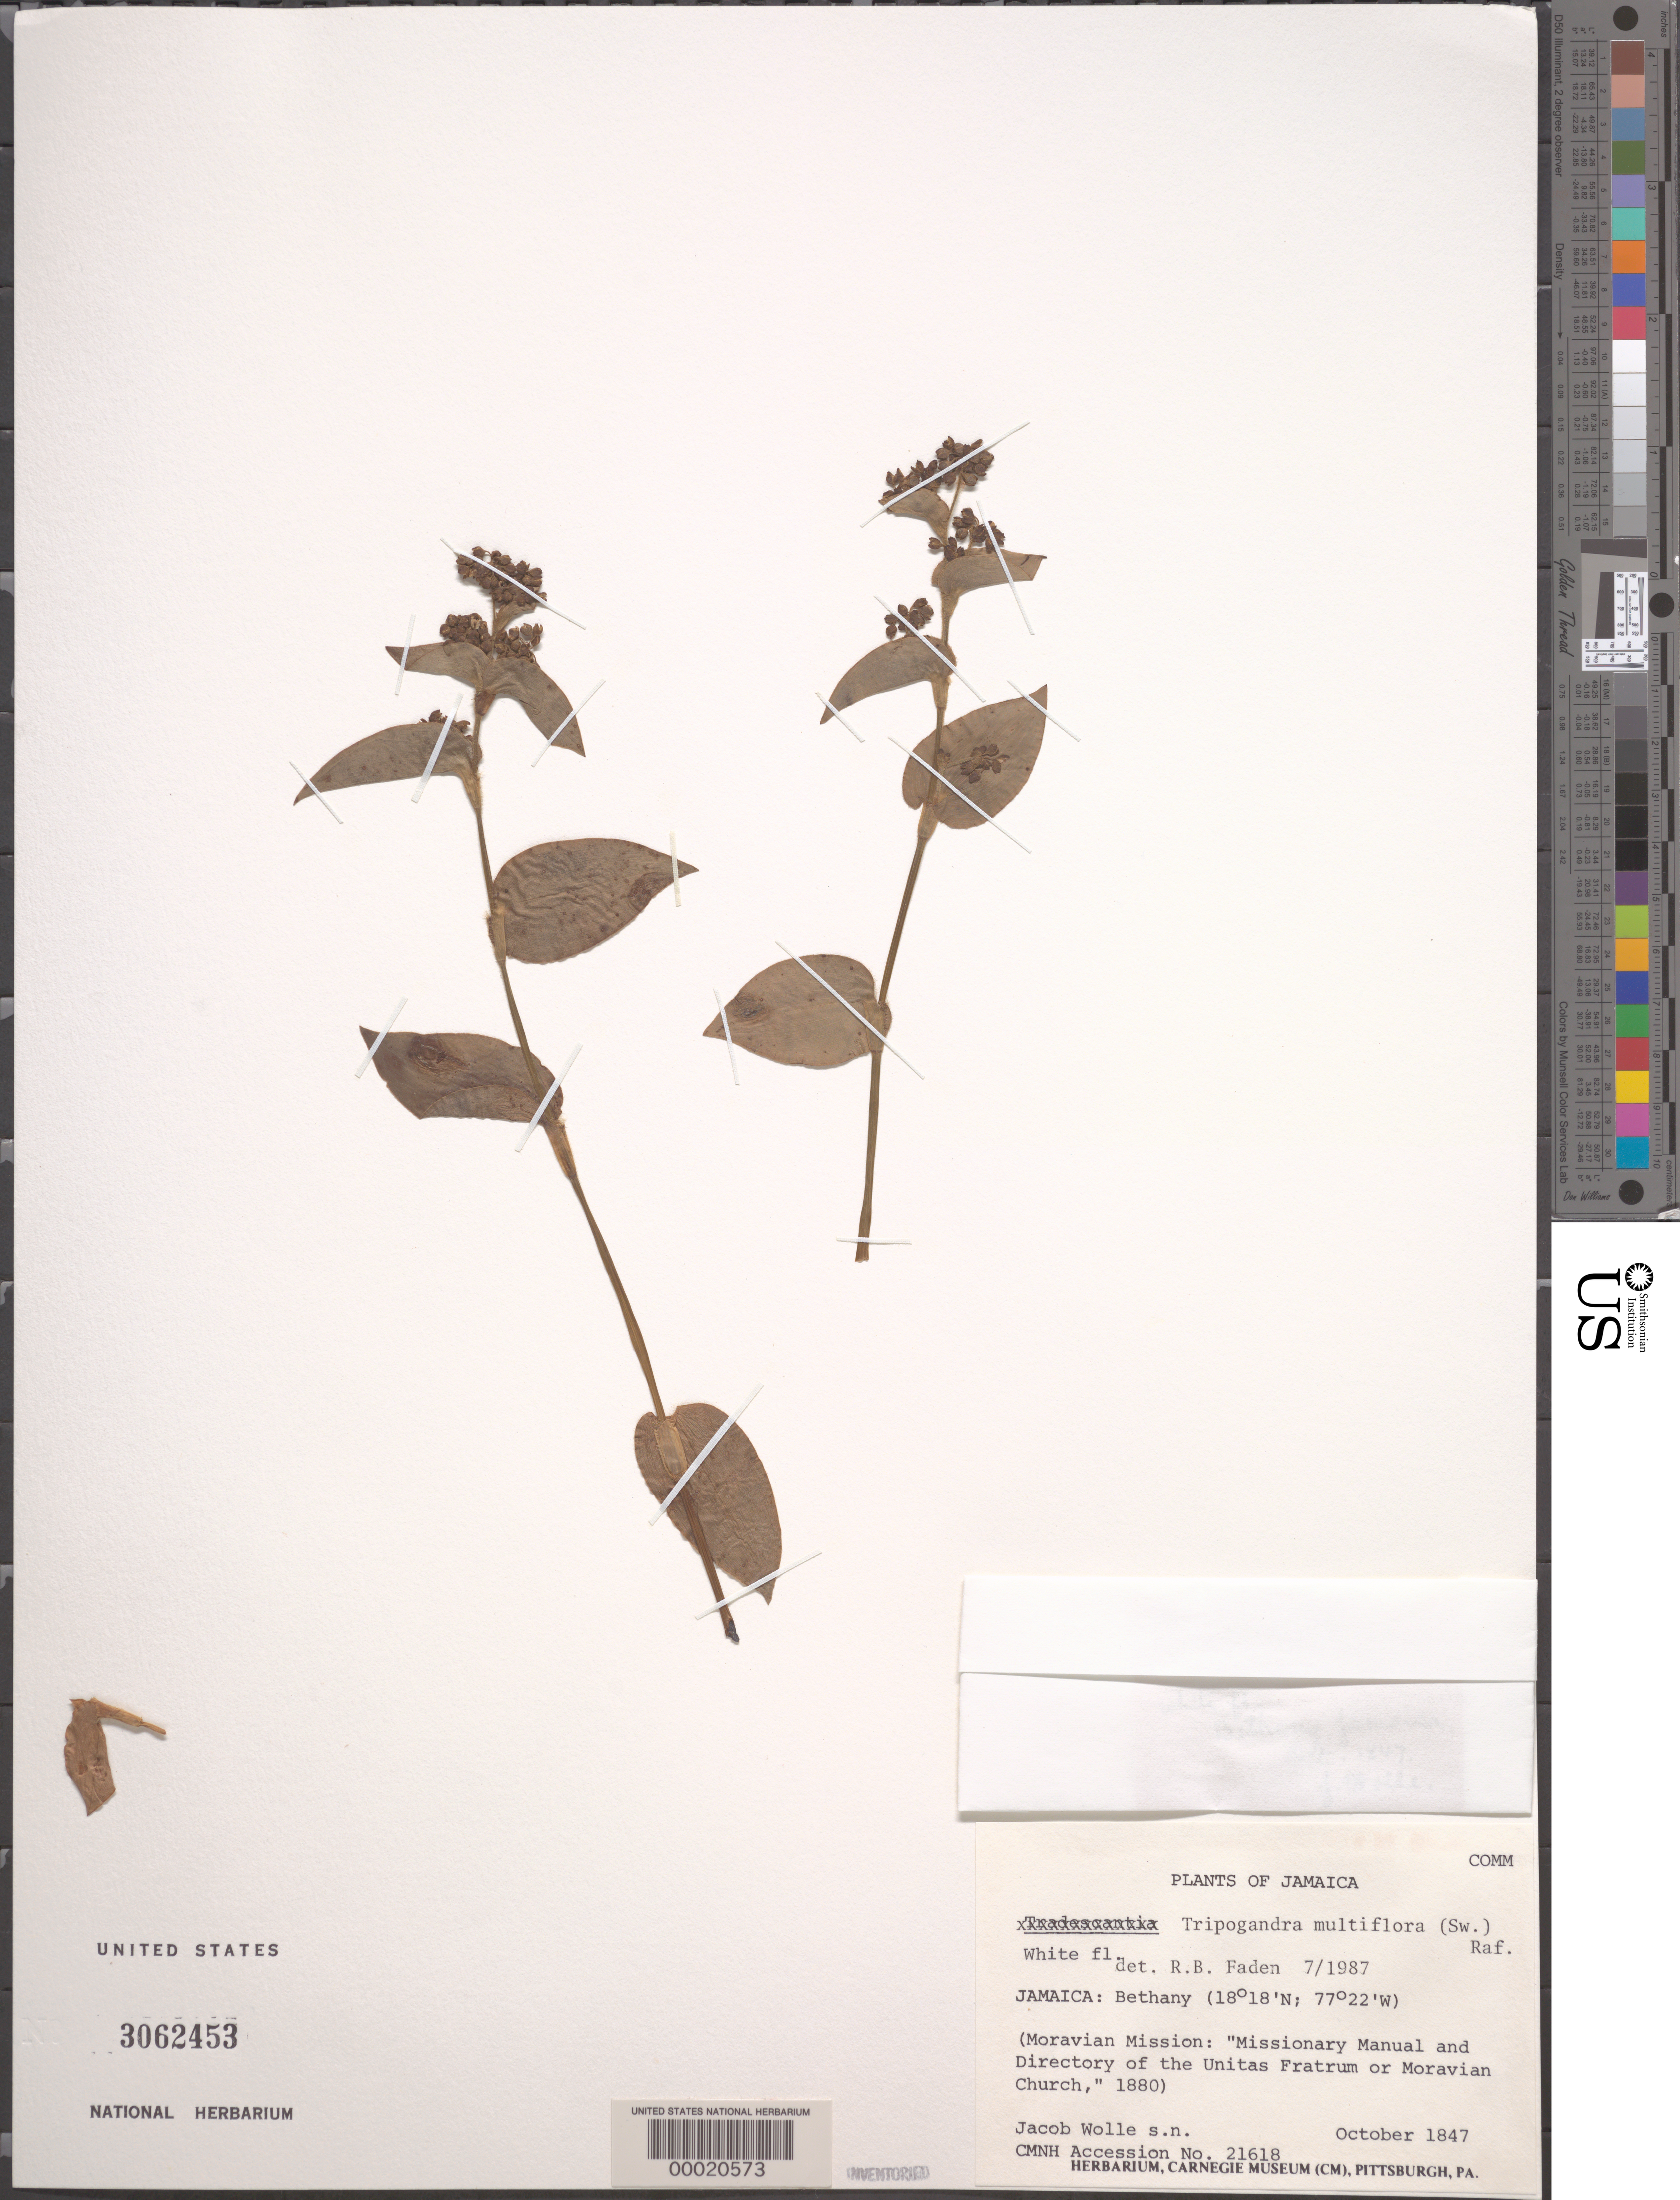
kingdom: Plantae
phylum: Tracheophyta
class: Liliopsida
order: Commelinales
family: Commelinaceae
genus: Tripogandra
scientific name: Tripogandra multiflora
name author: (Sw.) Raf.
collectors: J. Wolle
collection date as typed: Oct 1847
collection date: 1847-10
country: Jamaica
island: Greater Antilles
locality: Bethany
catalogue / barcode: US 3062453